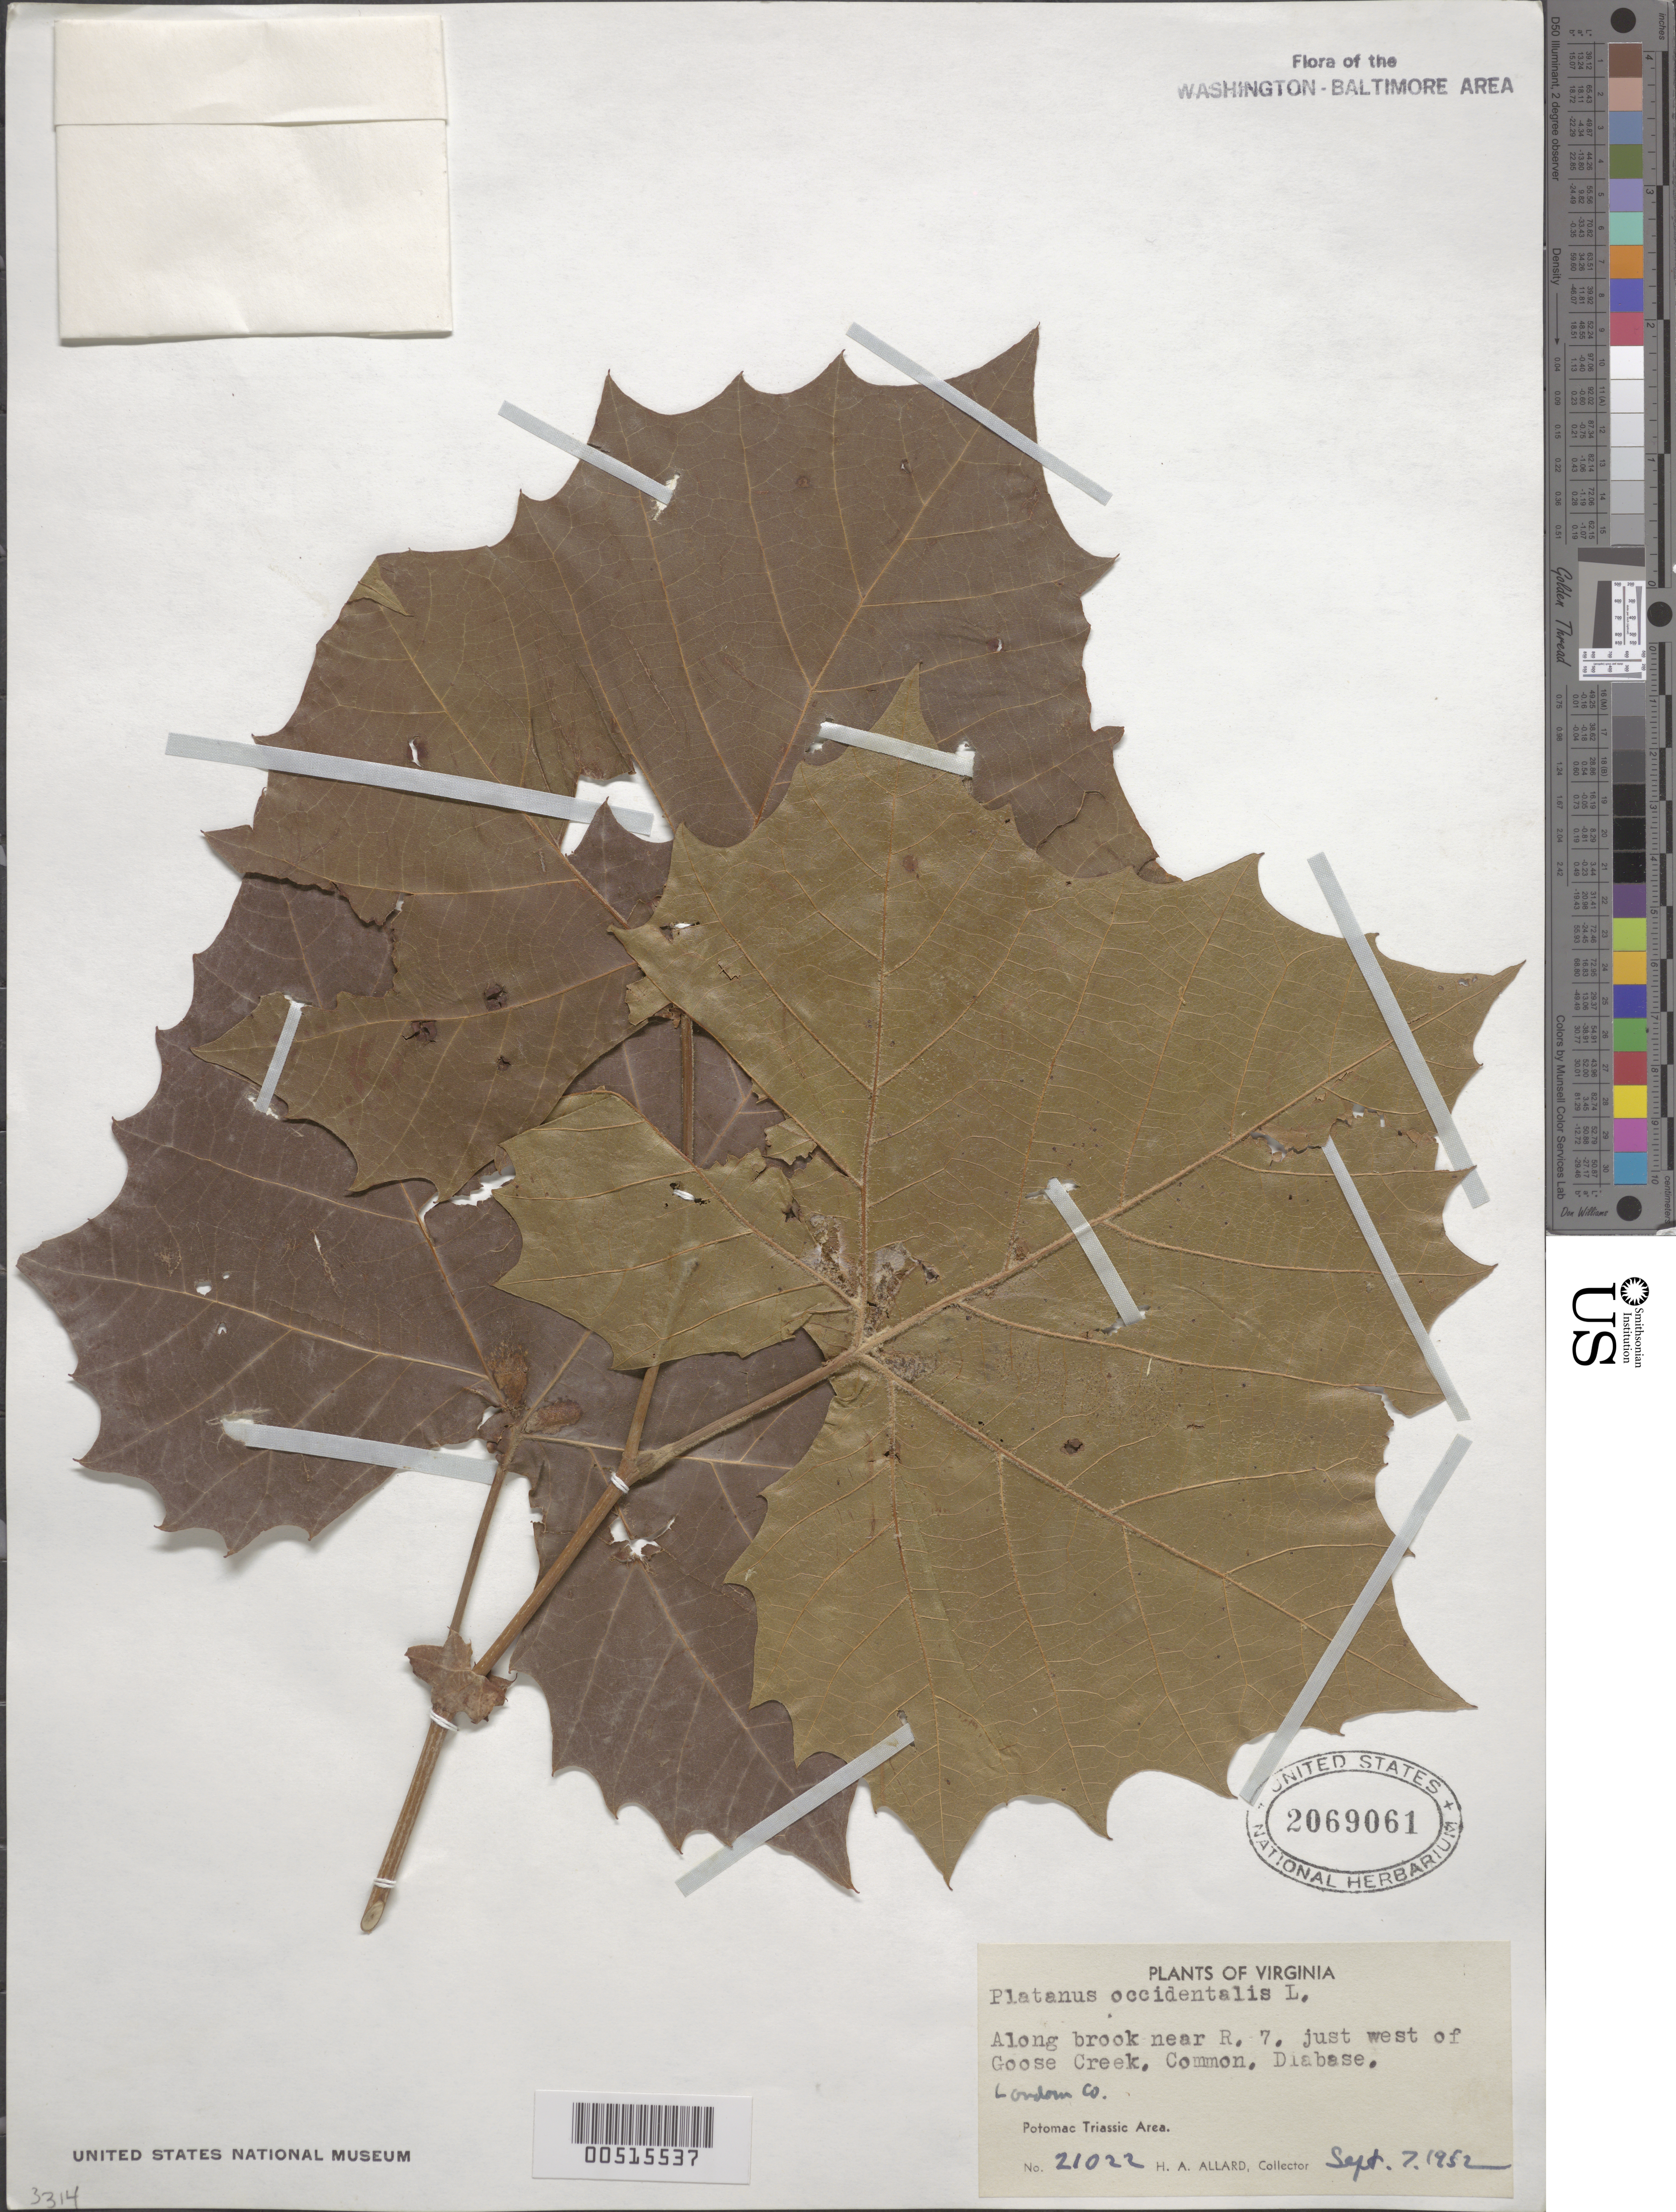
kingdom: Plantae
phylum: Tracheophyta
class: Magnoliopsida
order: Proteales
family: Platanaceae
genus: Platanus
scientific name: Platanus occidentalis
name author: L.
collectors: H. A. Allard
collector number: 21022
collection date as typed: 07 Sep 1952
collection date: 1952-09-07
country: United States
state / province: Virginia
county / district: Loudoun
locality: Near Rt. 7, just west of Goose Creek, Potomac Triassic area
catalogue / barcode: US 2069061